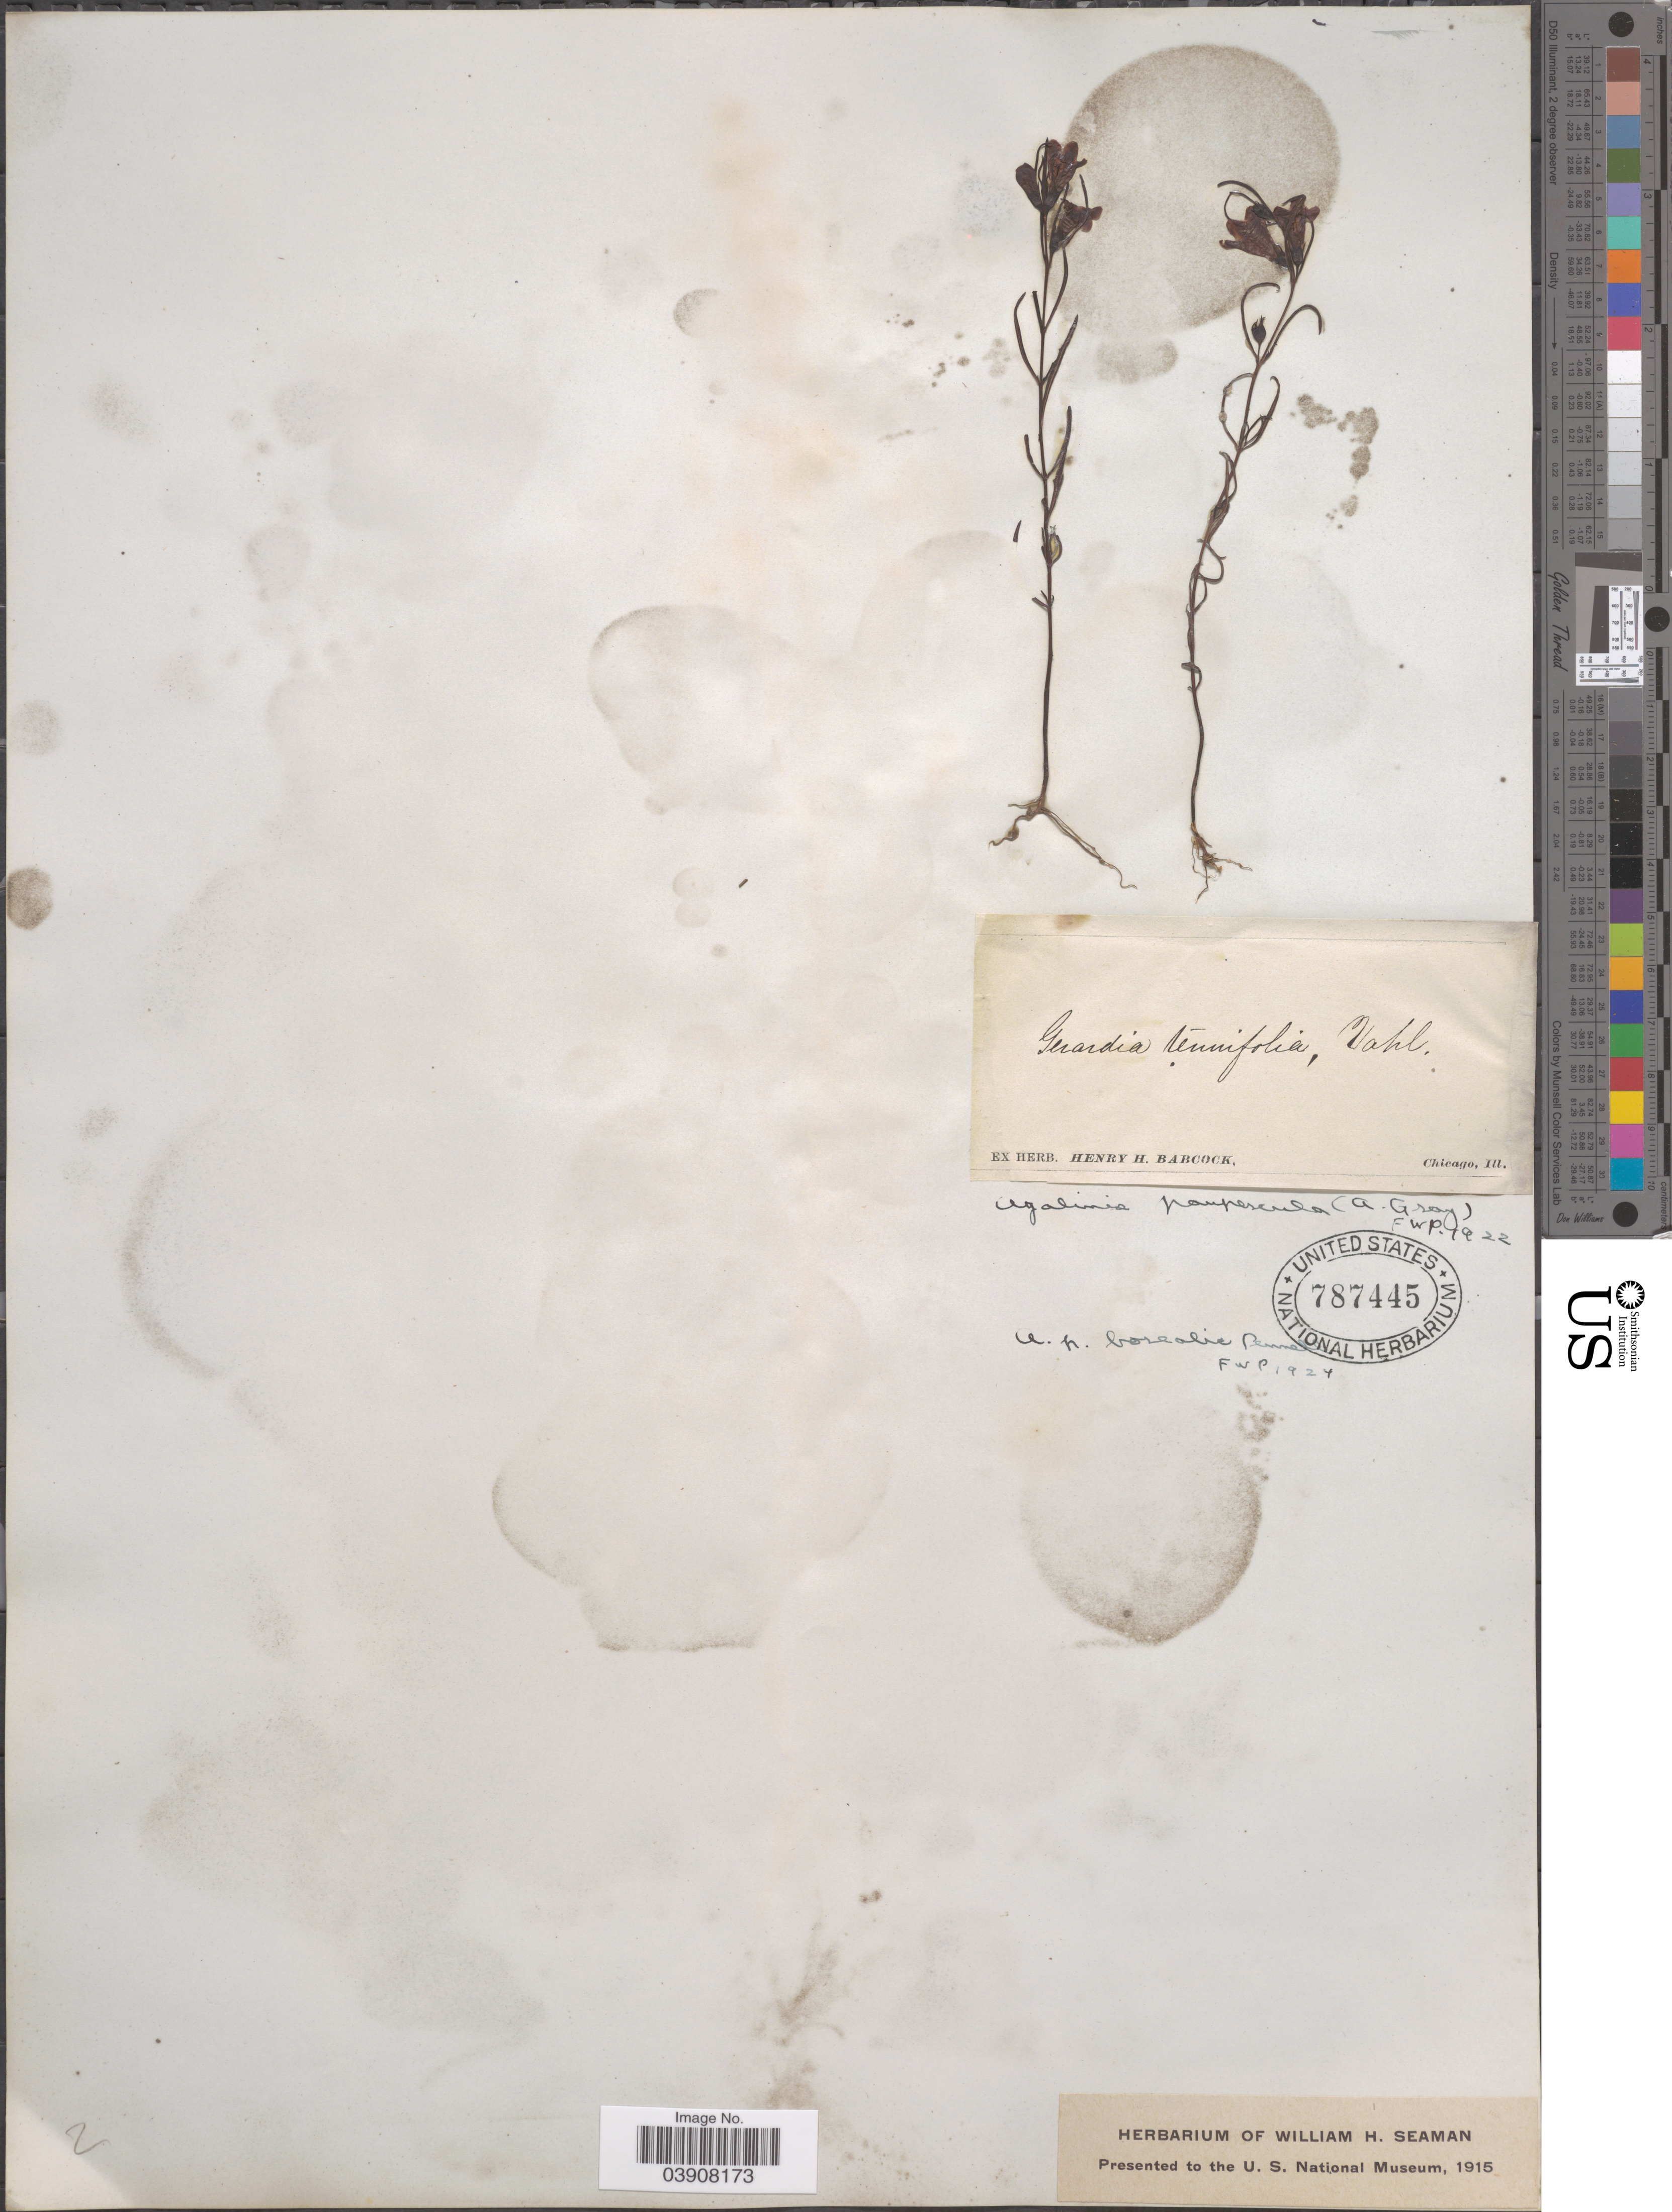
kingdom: Plantae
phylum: Tracheophyta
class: Magnoliopsida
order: Lamiales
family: Orobanchaceae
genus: Agalinis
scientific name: Agalinis paupercula var. borealis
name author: Pennell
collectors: ex herb. Henry Homes Babcock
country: United States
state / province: Illinois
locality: Chicago.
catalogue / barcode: US 787445